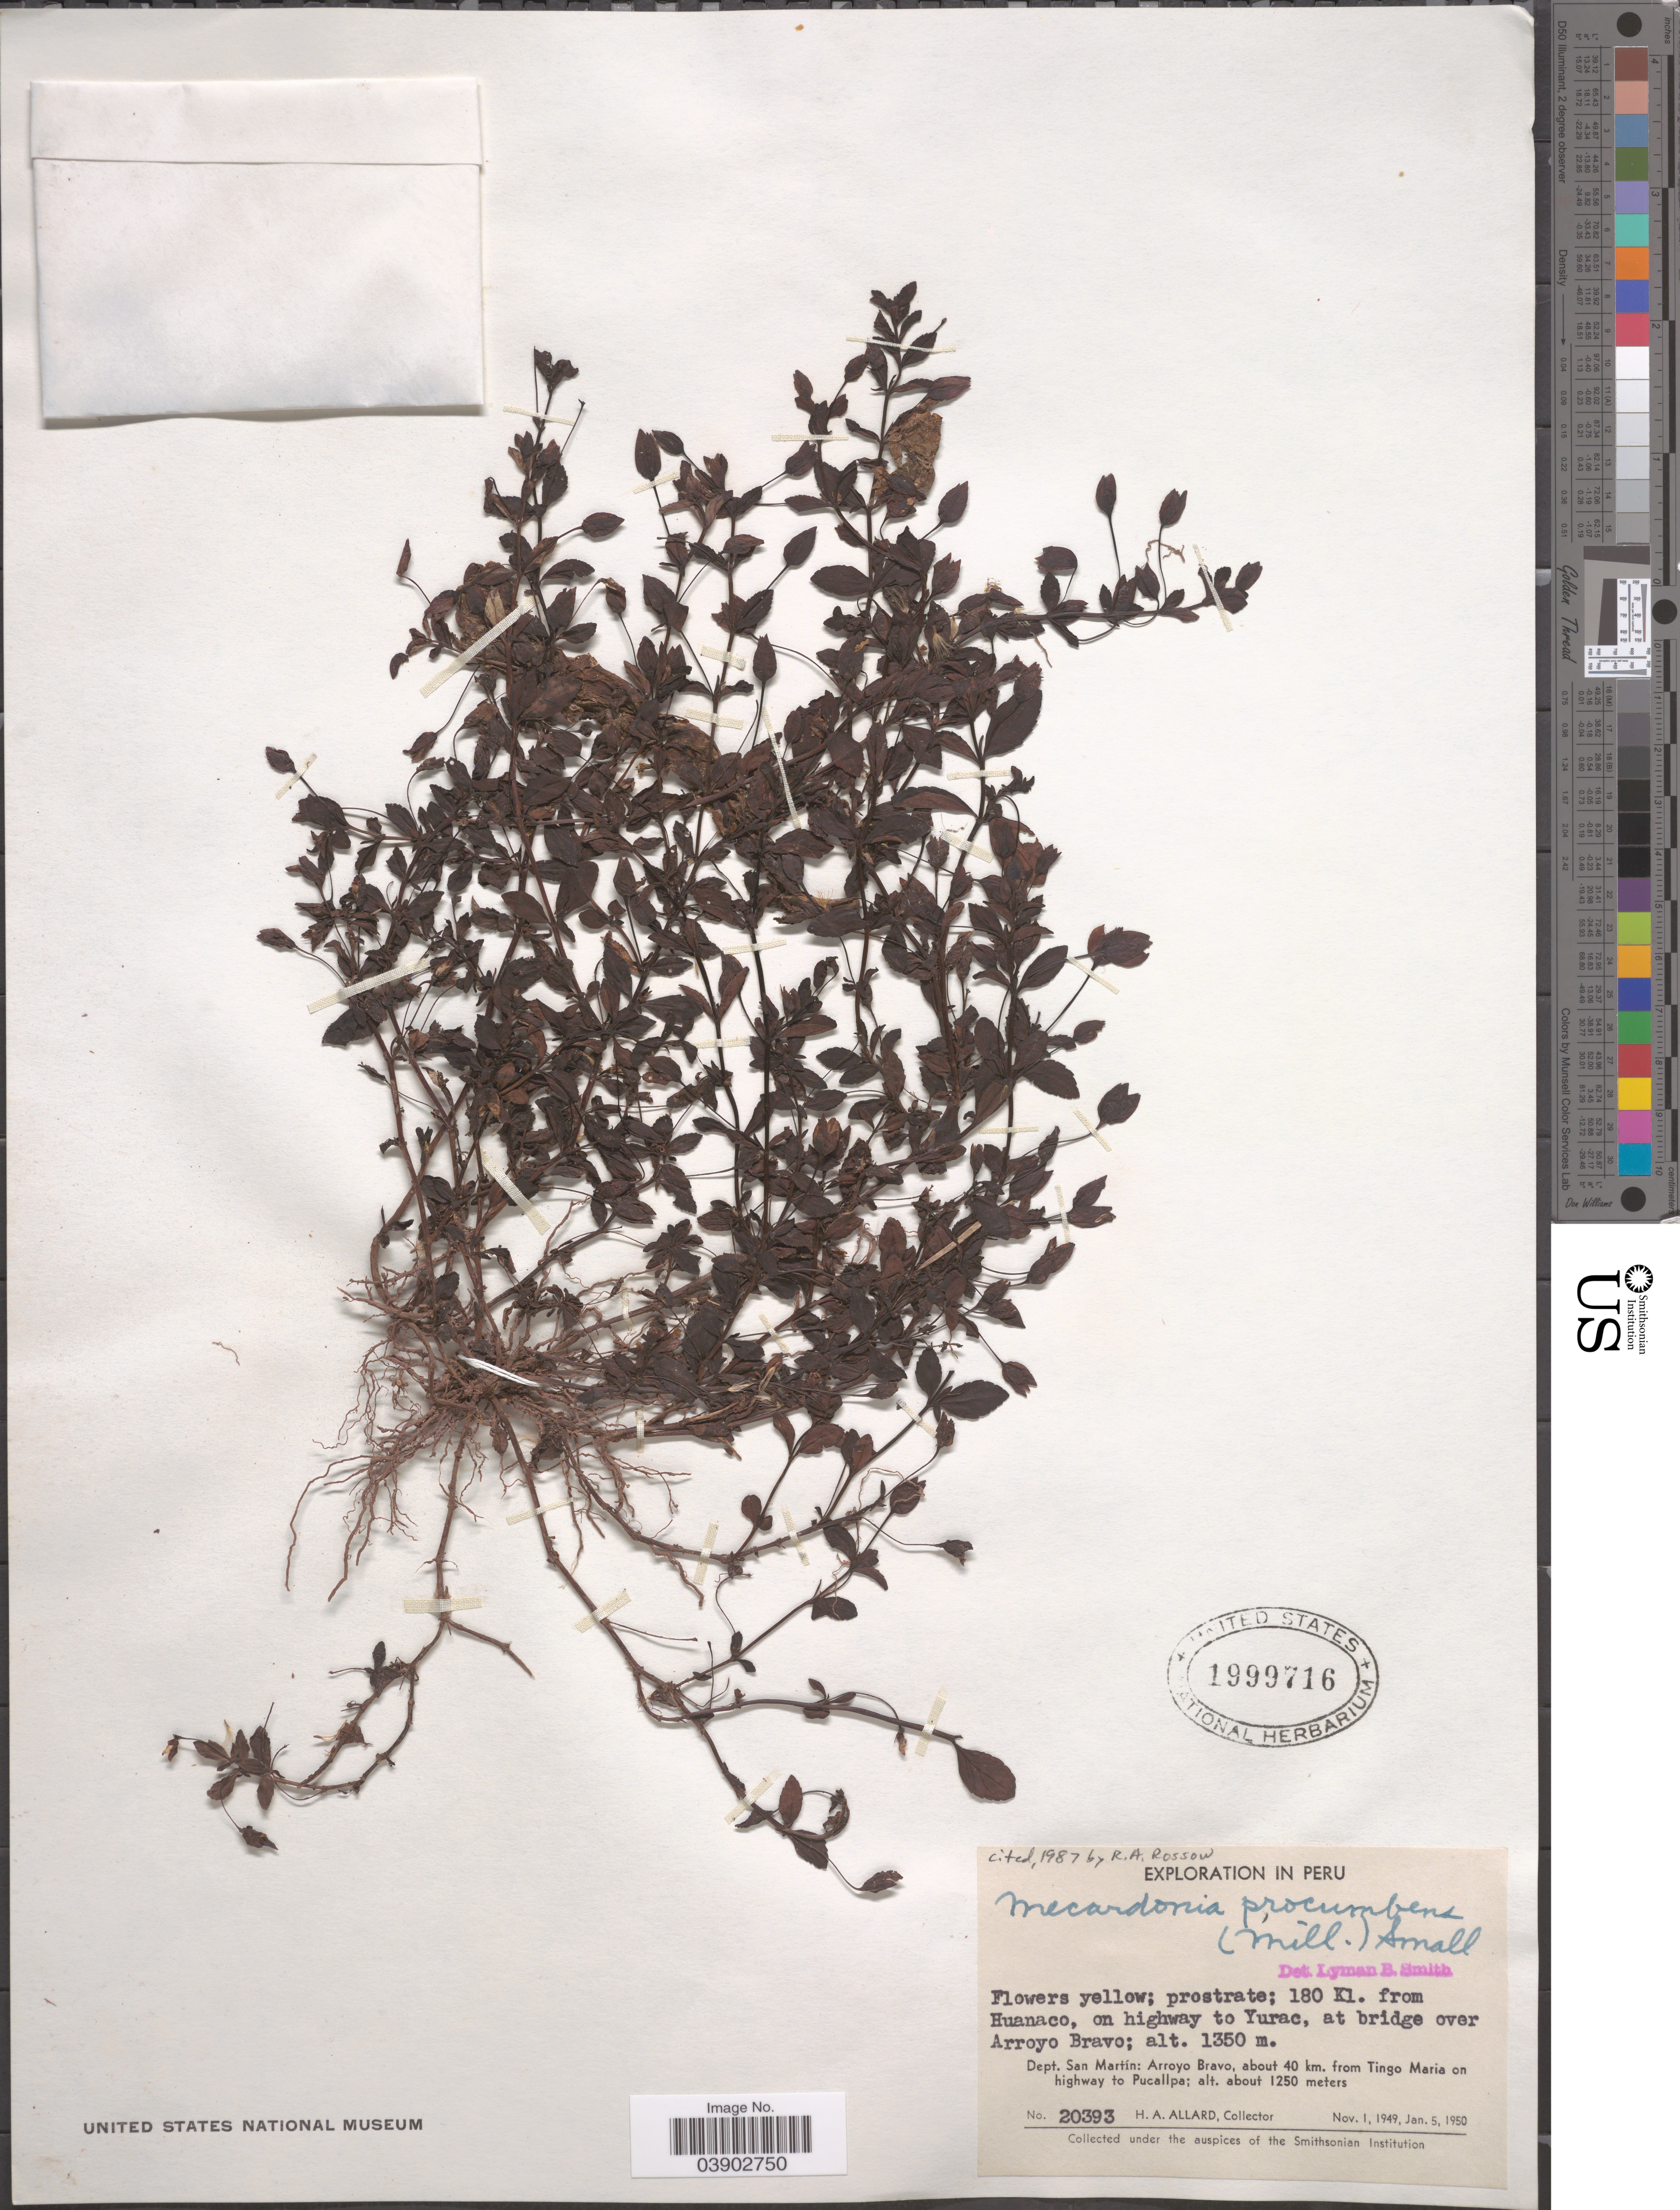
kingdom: Plantae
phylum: Tracheophyta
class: Magnoliopsida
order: Lamiales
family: Plantaginaceae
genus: Mecardonia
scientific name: Mecardonia procumbens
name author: (Mill.) Small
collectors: H. A. Allard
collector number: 20393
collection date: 1949-11-01/1950-01-05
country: Peru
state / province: San Martín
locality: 180 Kl. from Huanaco, on highway to Yurac, at bridge over Arroyo Bravo. Dept. San Martín: Arroyo Bravo, about 40 km. from Tingo Maria on highway to Pucallpa.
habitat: on highway at bridge over arroyo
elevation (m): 1250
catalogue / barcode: US 1999716